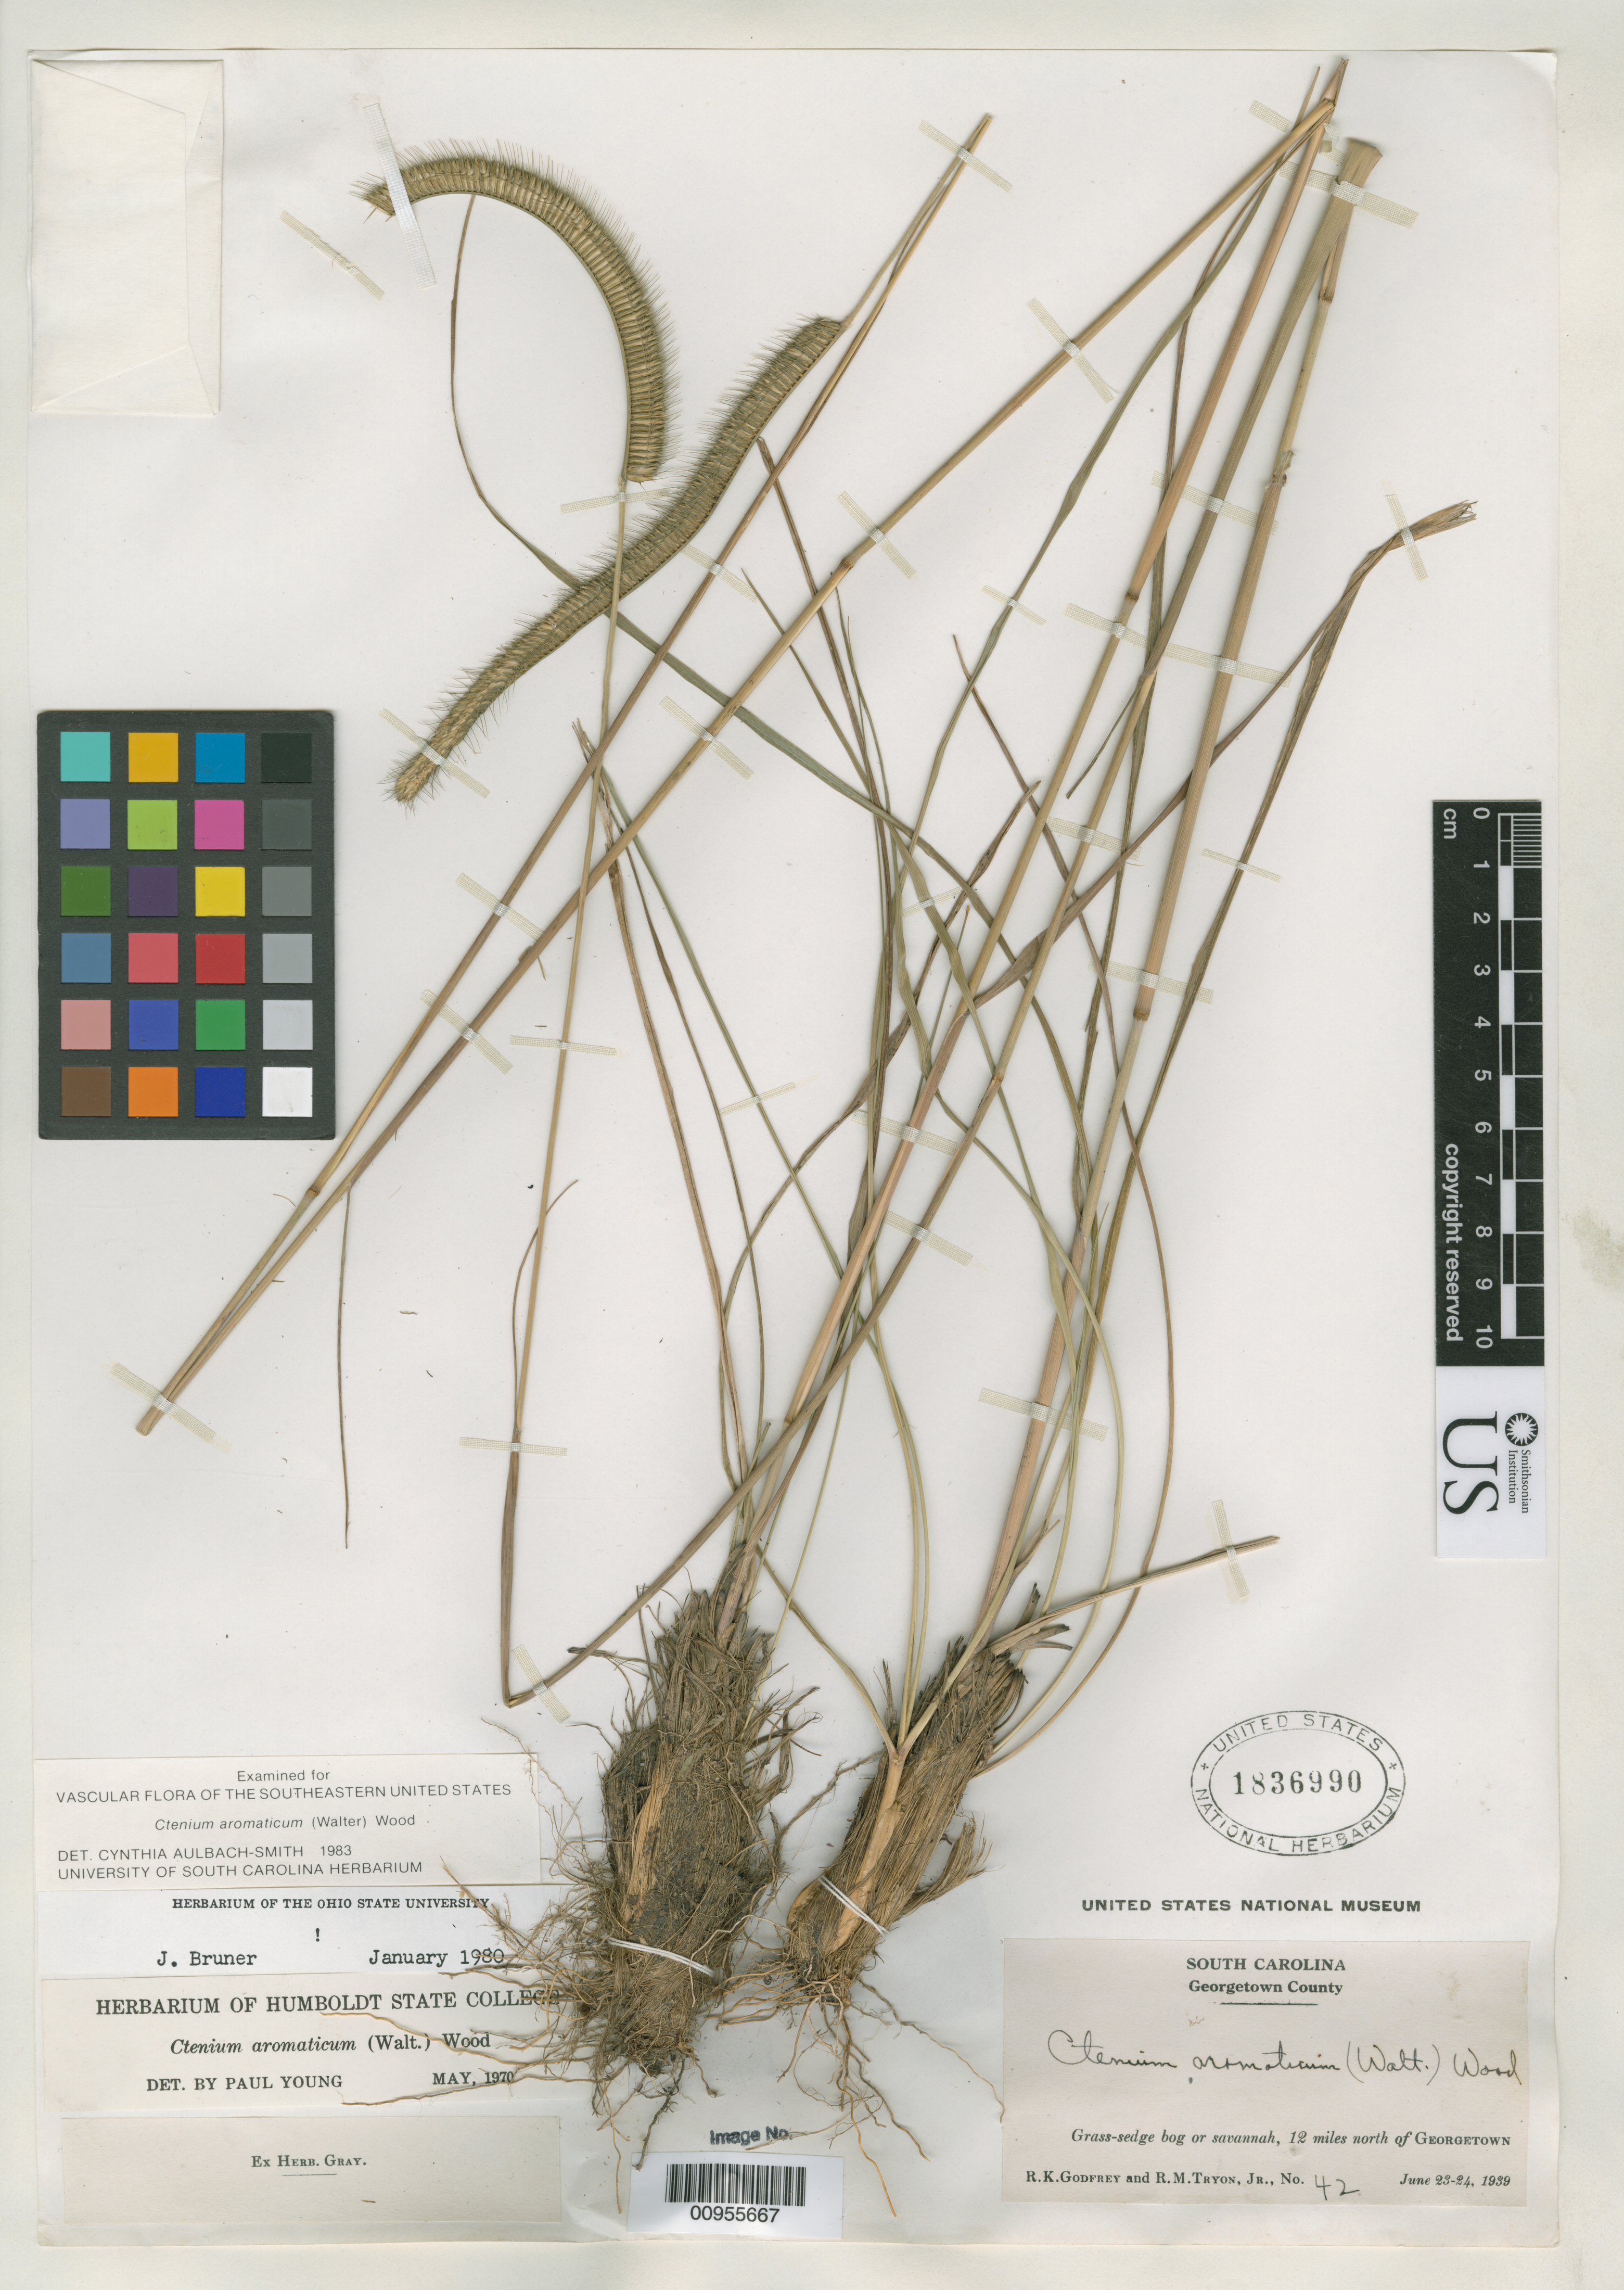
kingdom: Plantae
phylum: Tracheophyta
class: Liliopsida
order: Poales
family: Poaceae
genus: Aegilops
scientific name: Aegilops aromaticum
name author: Walter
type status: Isoneotype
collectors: R. K. Godfrey & R. M. Tryon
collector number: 42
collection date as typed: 23 Jun 1939 to 24 Jun 1939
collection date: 1939-06-23/1939-06-24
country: United States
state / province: South Carolina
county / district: Georgetown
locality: Grass-sedge bog or savannah, 12 miles north of Georgetown.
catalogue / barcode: US 1836990